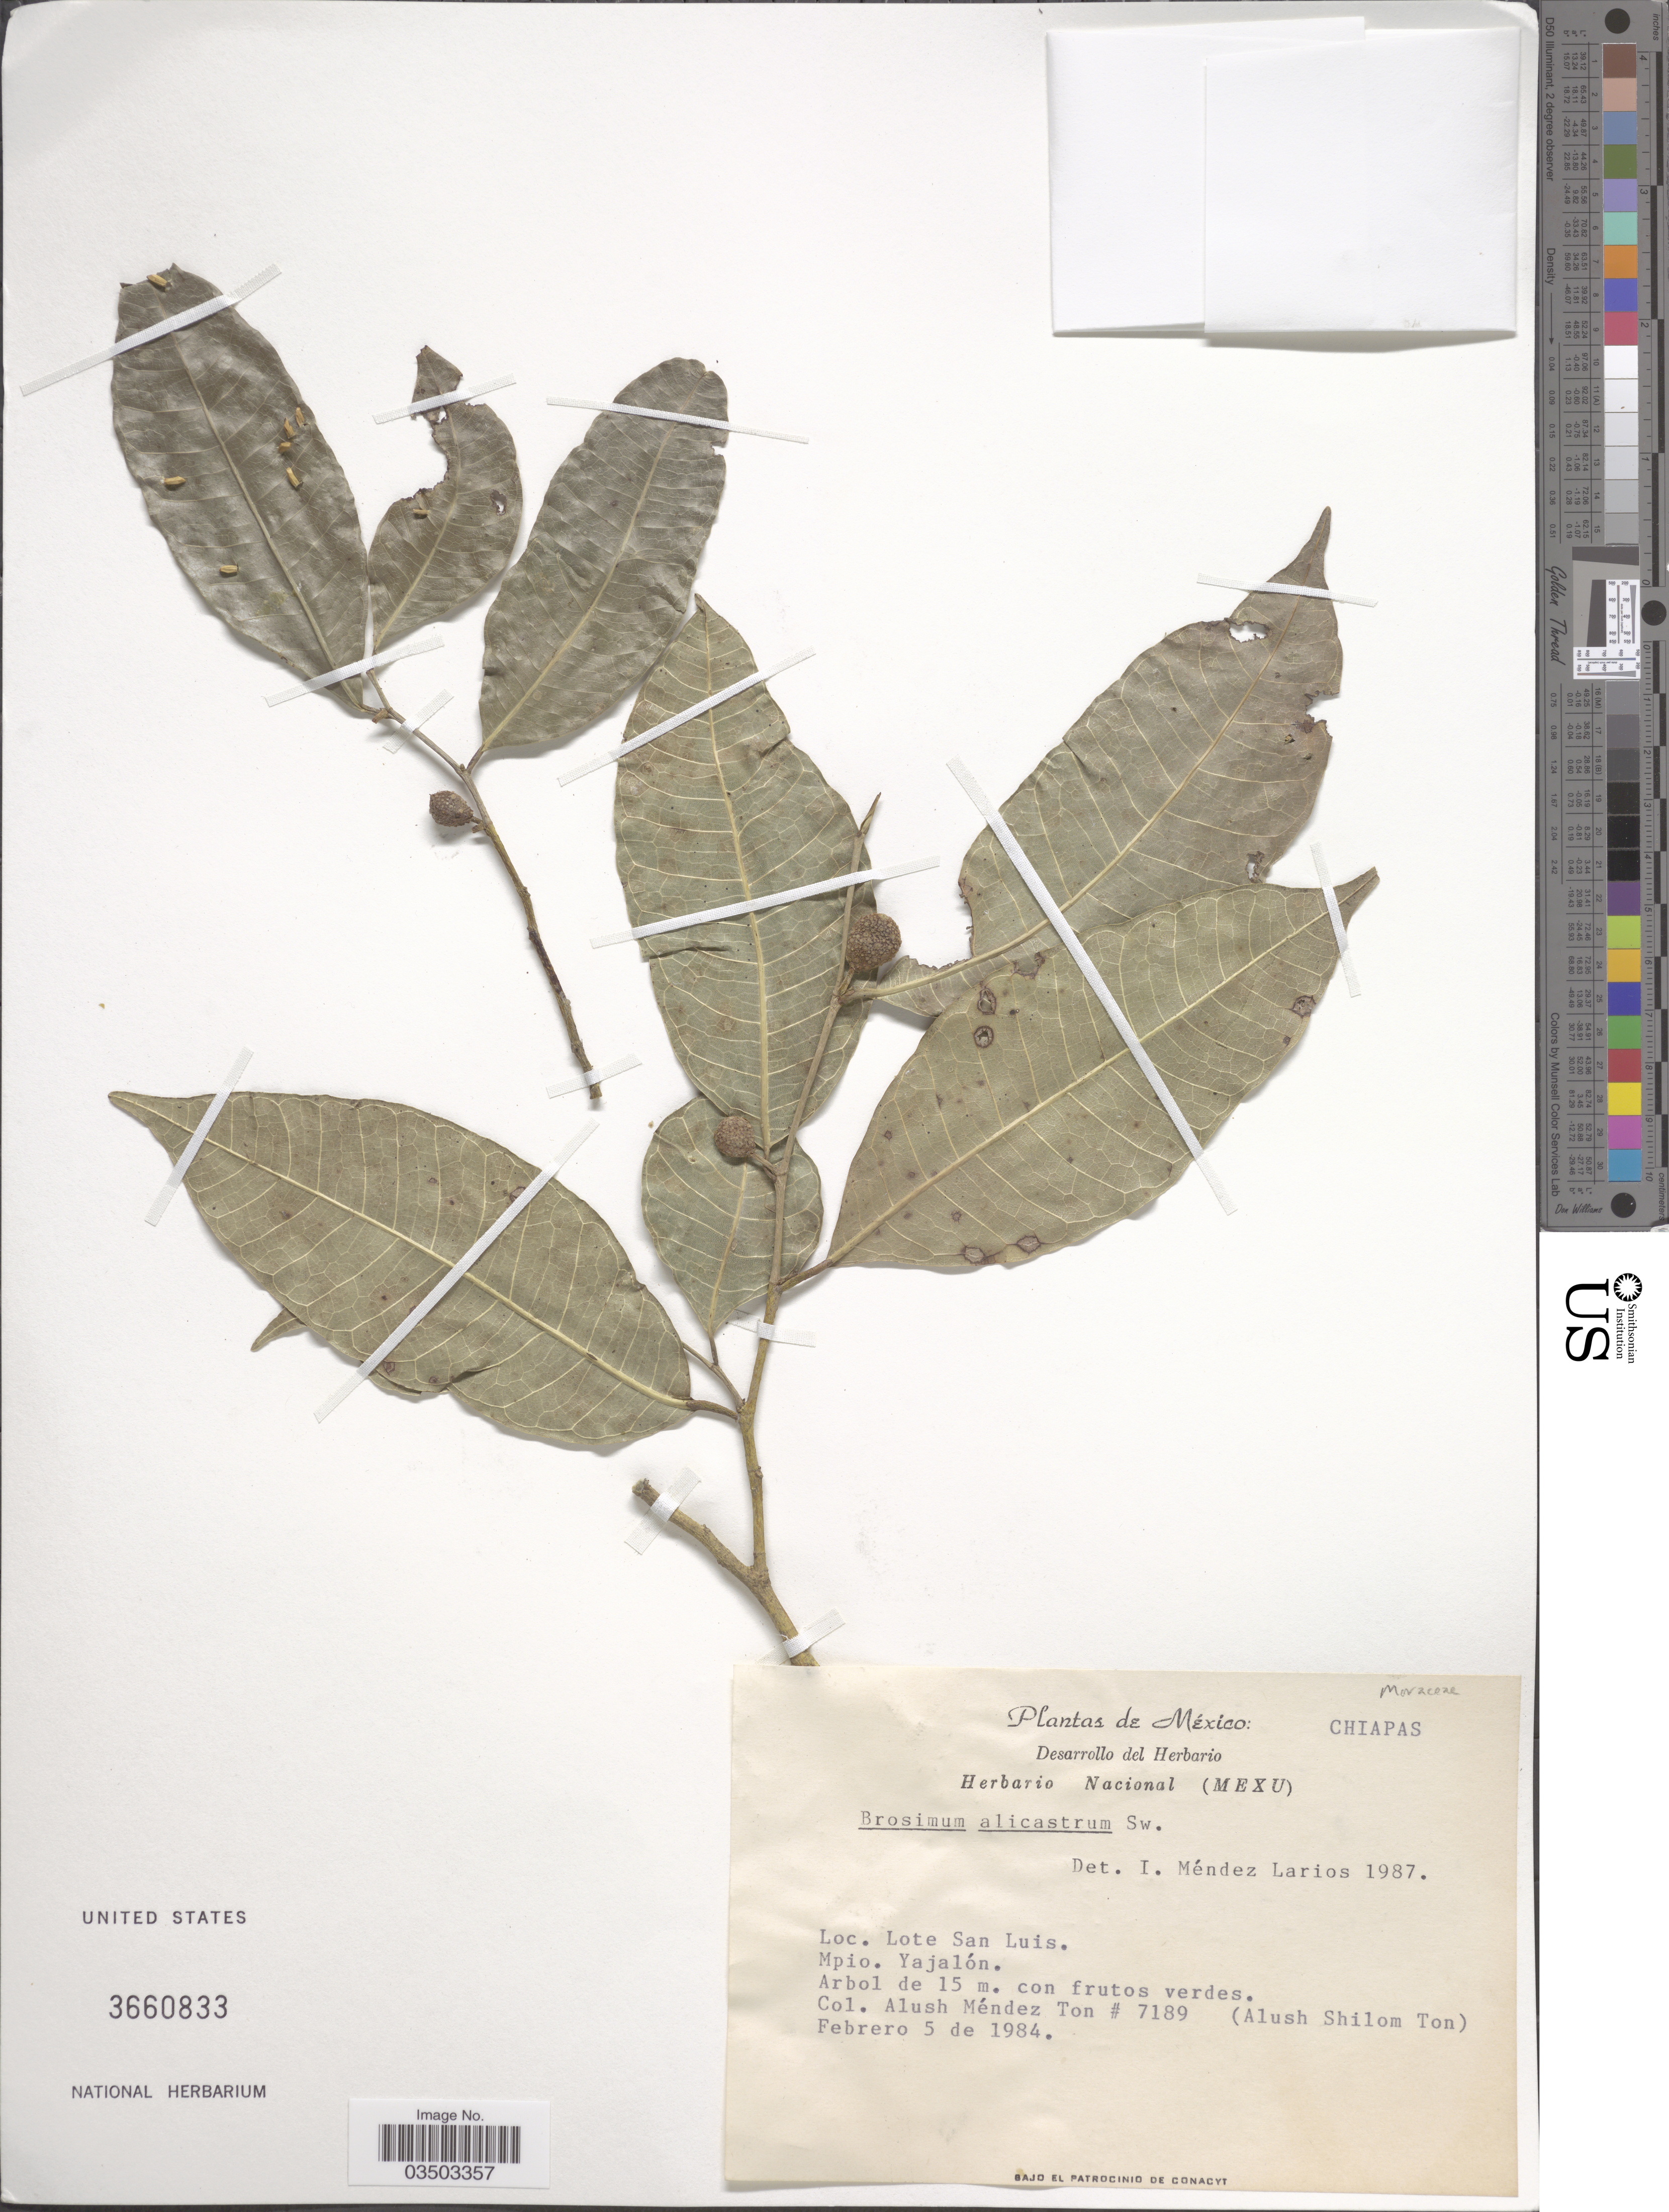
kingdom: Plantae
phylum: Tracheophyta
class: Magnoliopsida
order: Rosales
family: Moraceae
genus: Brosimum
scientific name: Brosimum alicastrum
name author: Sw.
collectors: A. Méndez Ton & A. M. Ton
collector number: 7189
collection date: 1984-02-05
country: Mexico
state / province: Chiapas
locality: Lote San Luis. Mpio. Yajalón.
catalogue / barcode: US 3660833